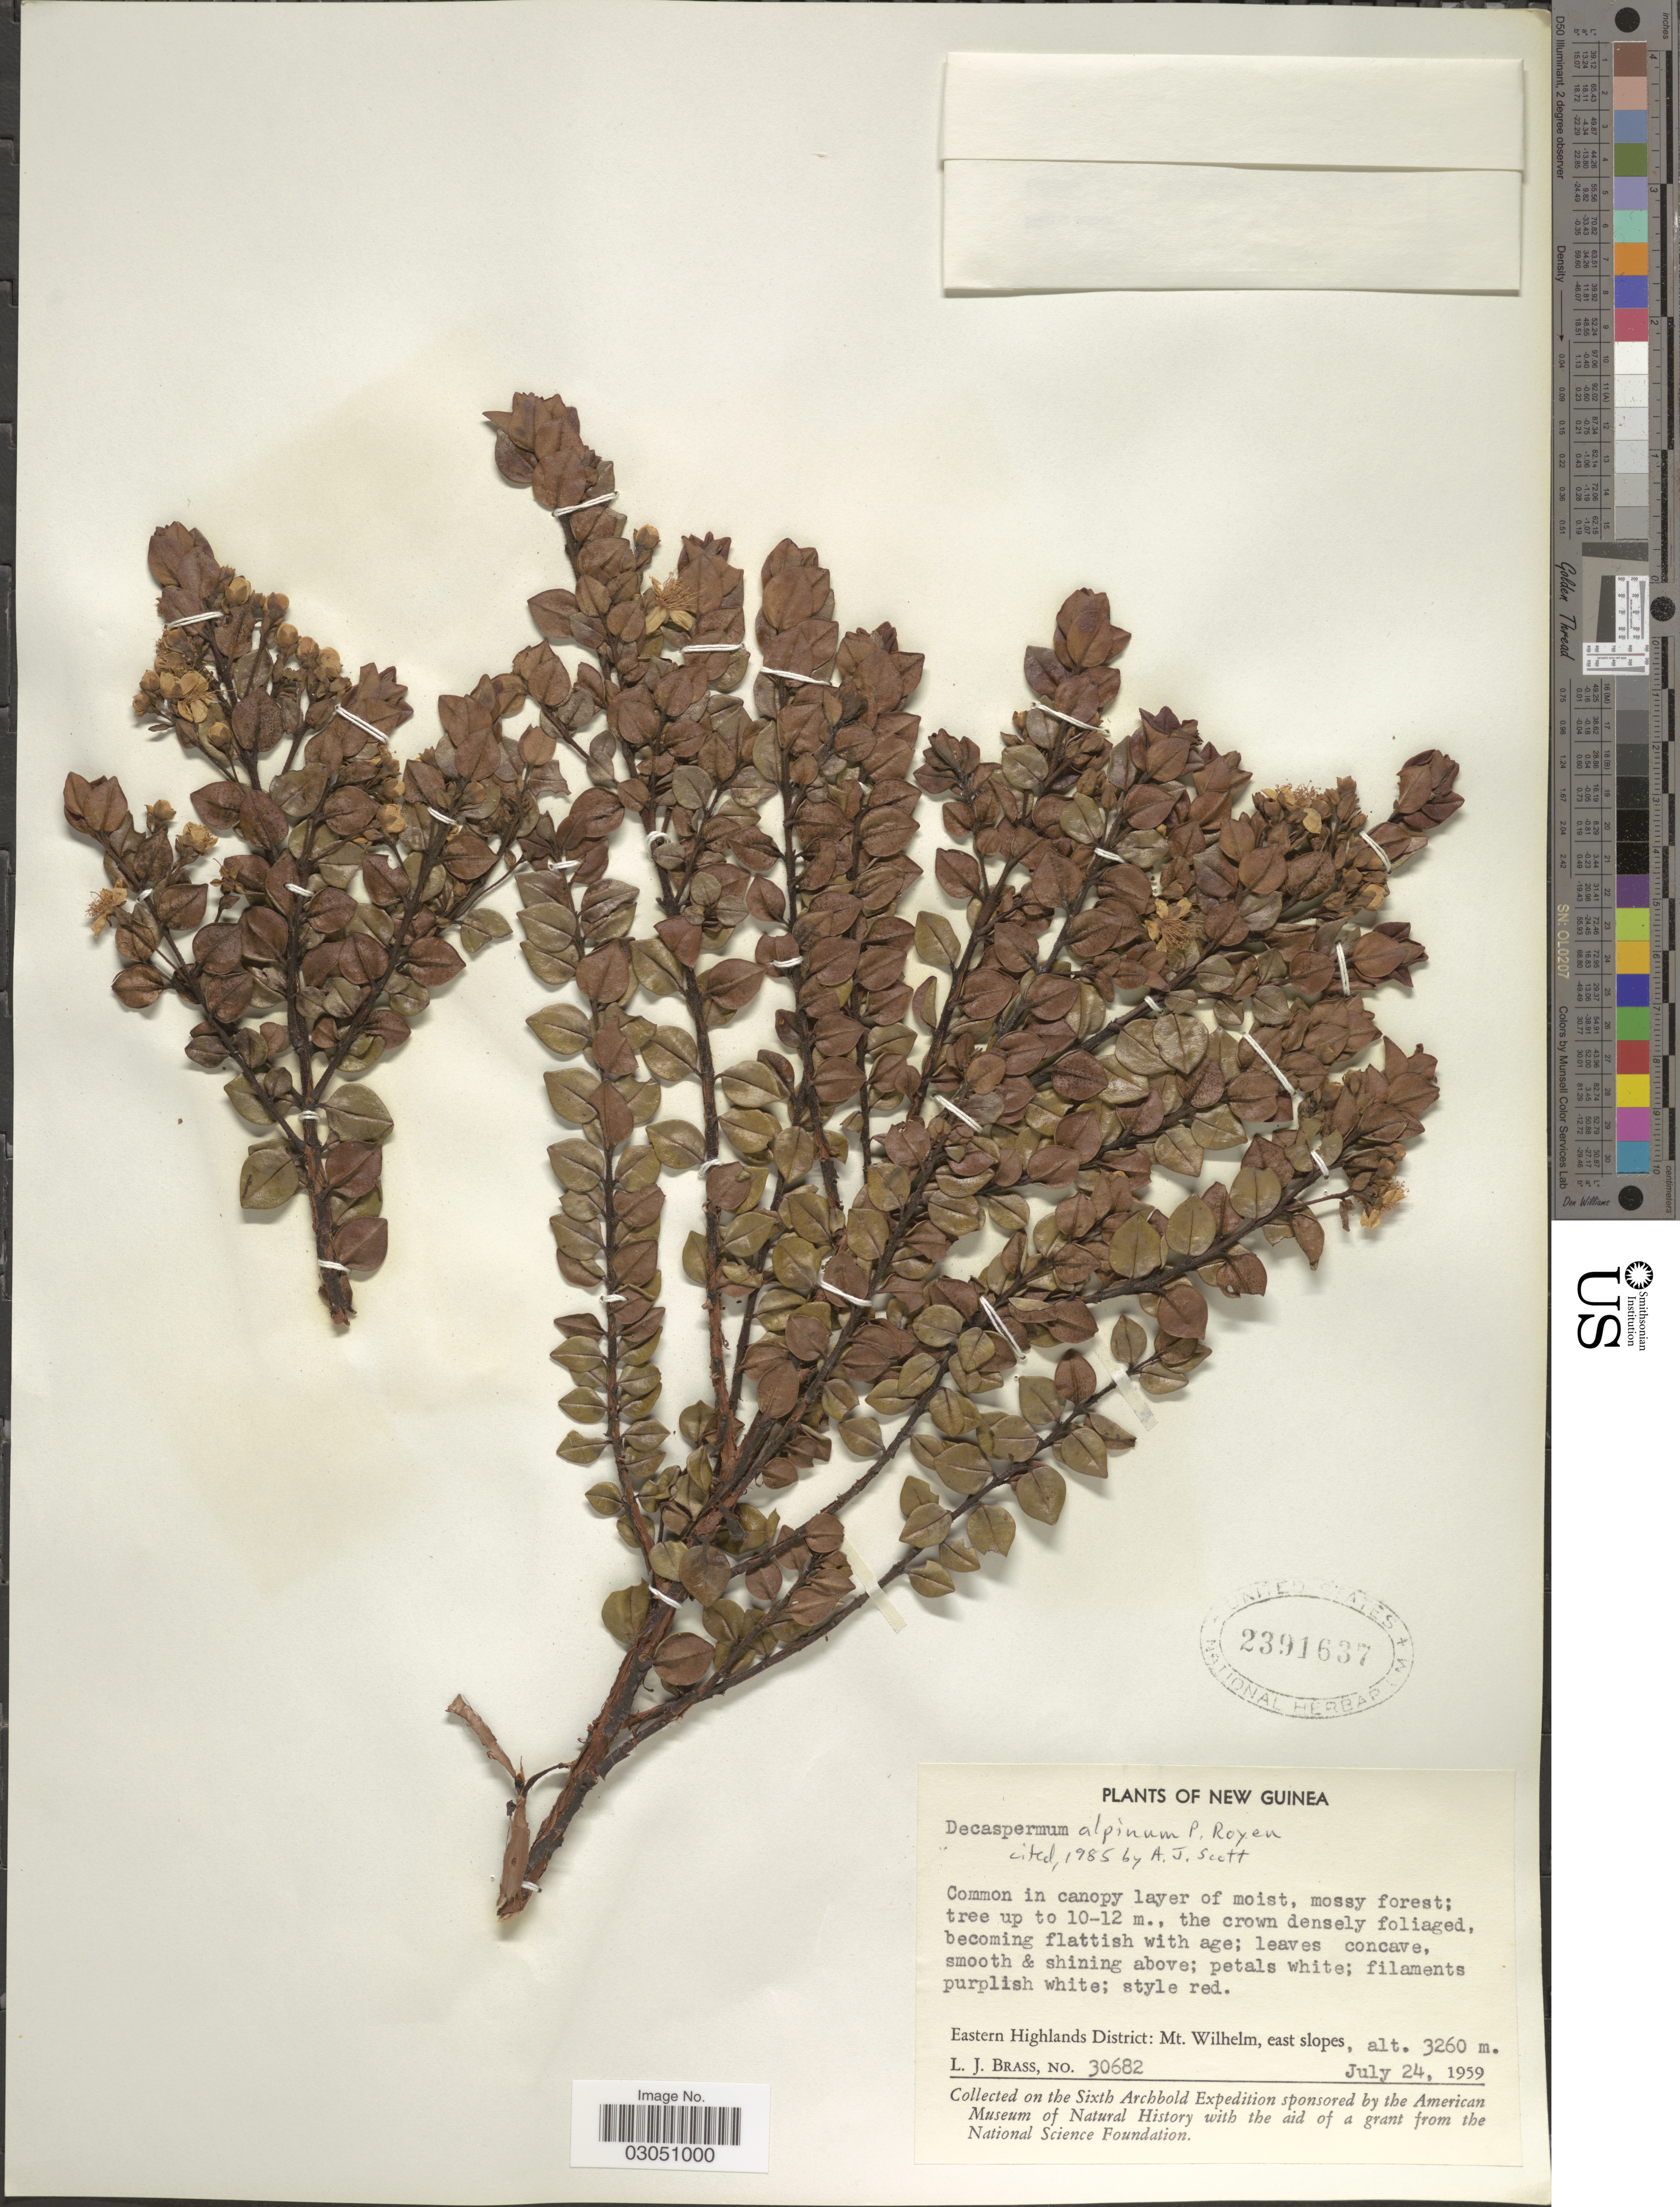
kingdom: Plantae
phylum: Tracheophyta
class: Magnoliopsida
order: Myrtales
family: Myrtaceae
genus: Decaspermum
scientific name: Decaspermum alpinum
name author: P. Royen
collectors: L. J. Brass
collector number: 30682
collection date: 1959-07-24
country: Papua New Guinea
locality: New Guinea. Eastern Highlands District: Mt. Wilhelm, east slopes.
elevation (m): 3260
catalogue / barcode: US 2391637